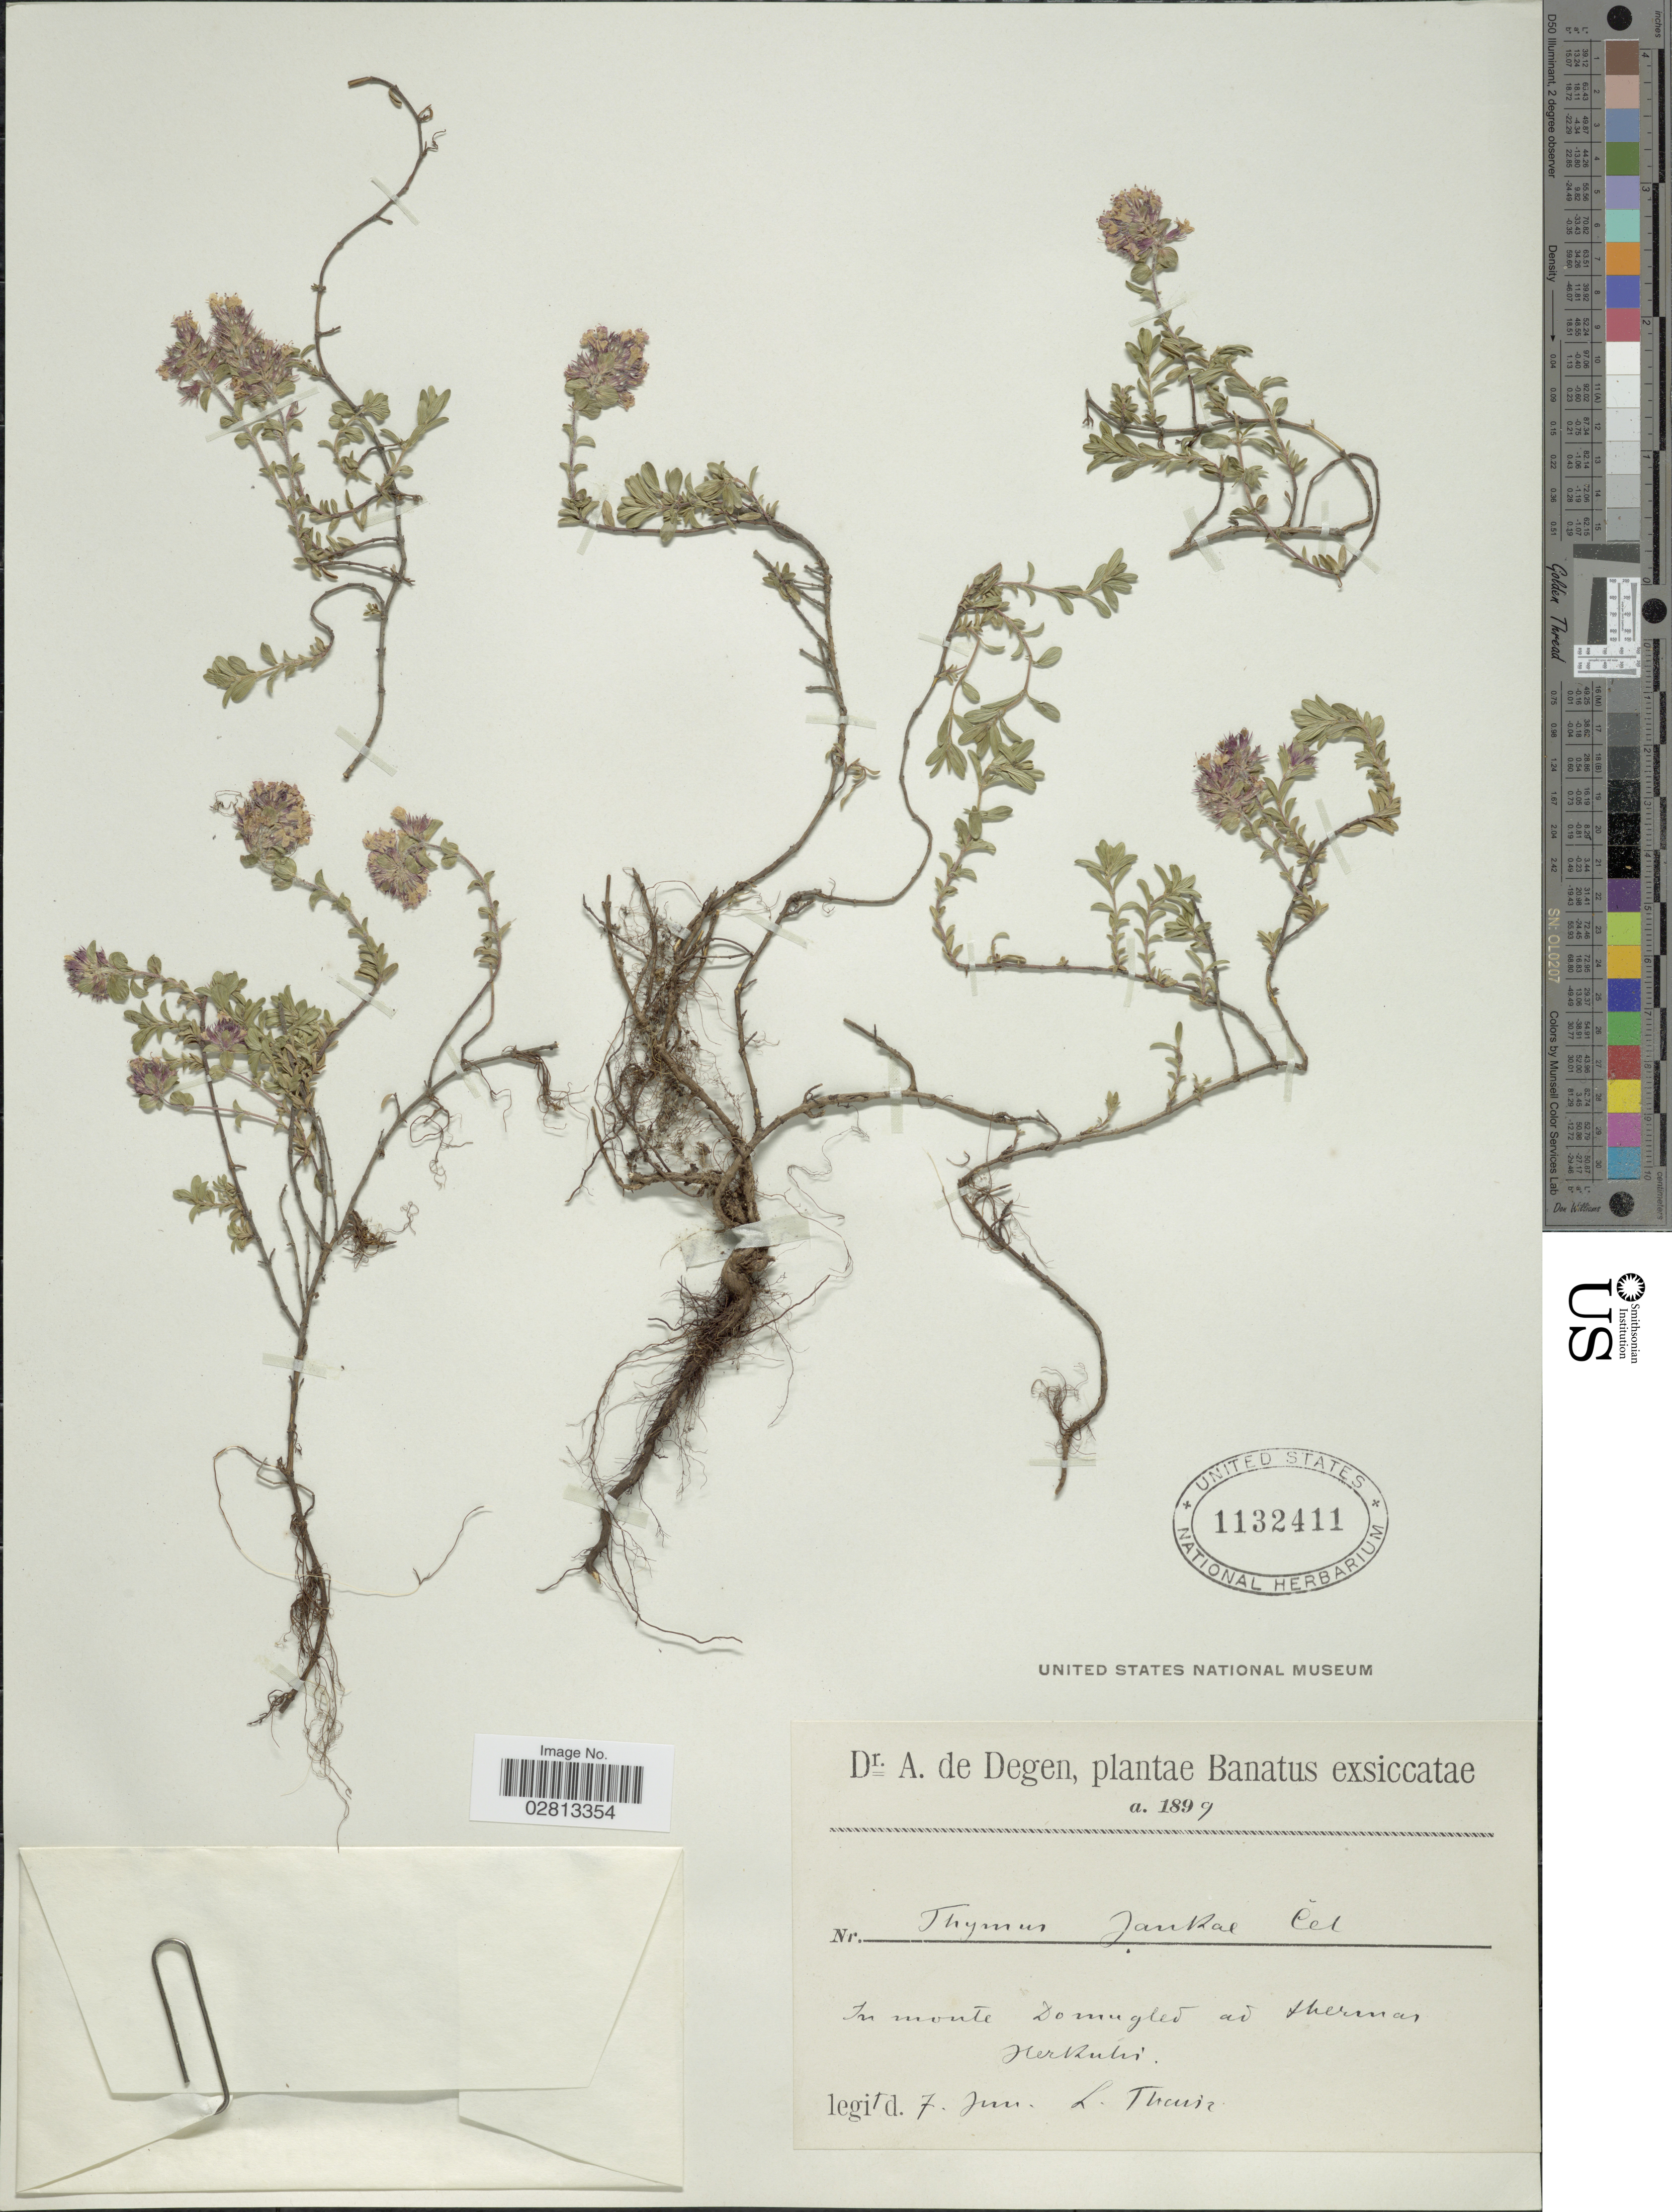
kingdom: Plantae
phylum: Tracheophyta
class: Magnoliopsida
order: Lamiales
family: Lamiaceae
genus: Thymus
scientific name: Thymus jankae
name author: Čelak.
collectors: L. Thaisz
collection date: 1899-06-07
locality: Banatus. In monte Domugleo ad thermas Herkulis [interpreted]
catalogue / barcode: US 1132411